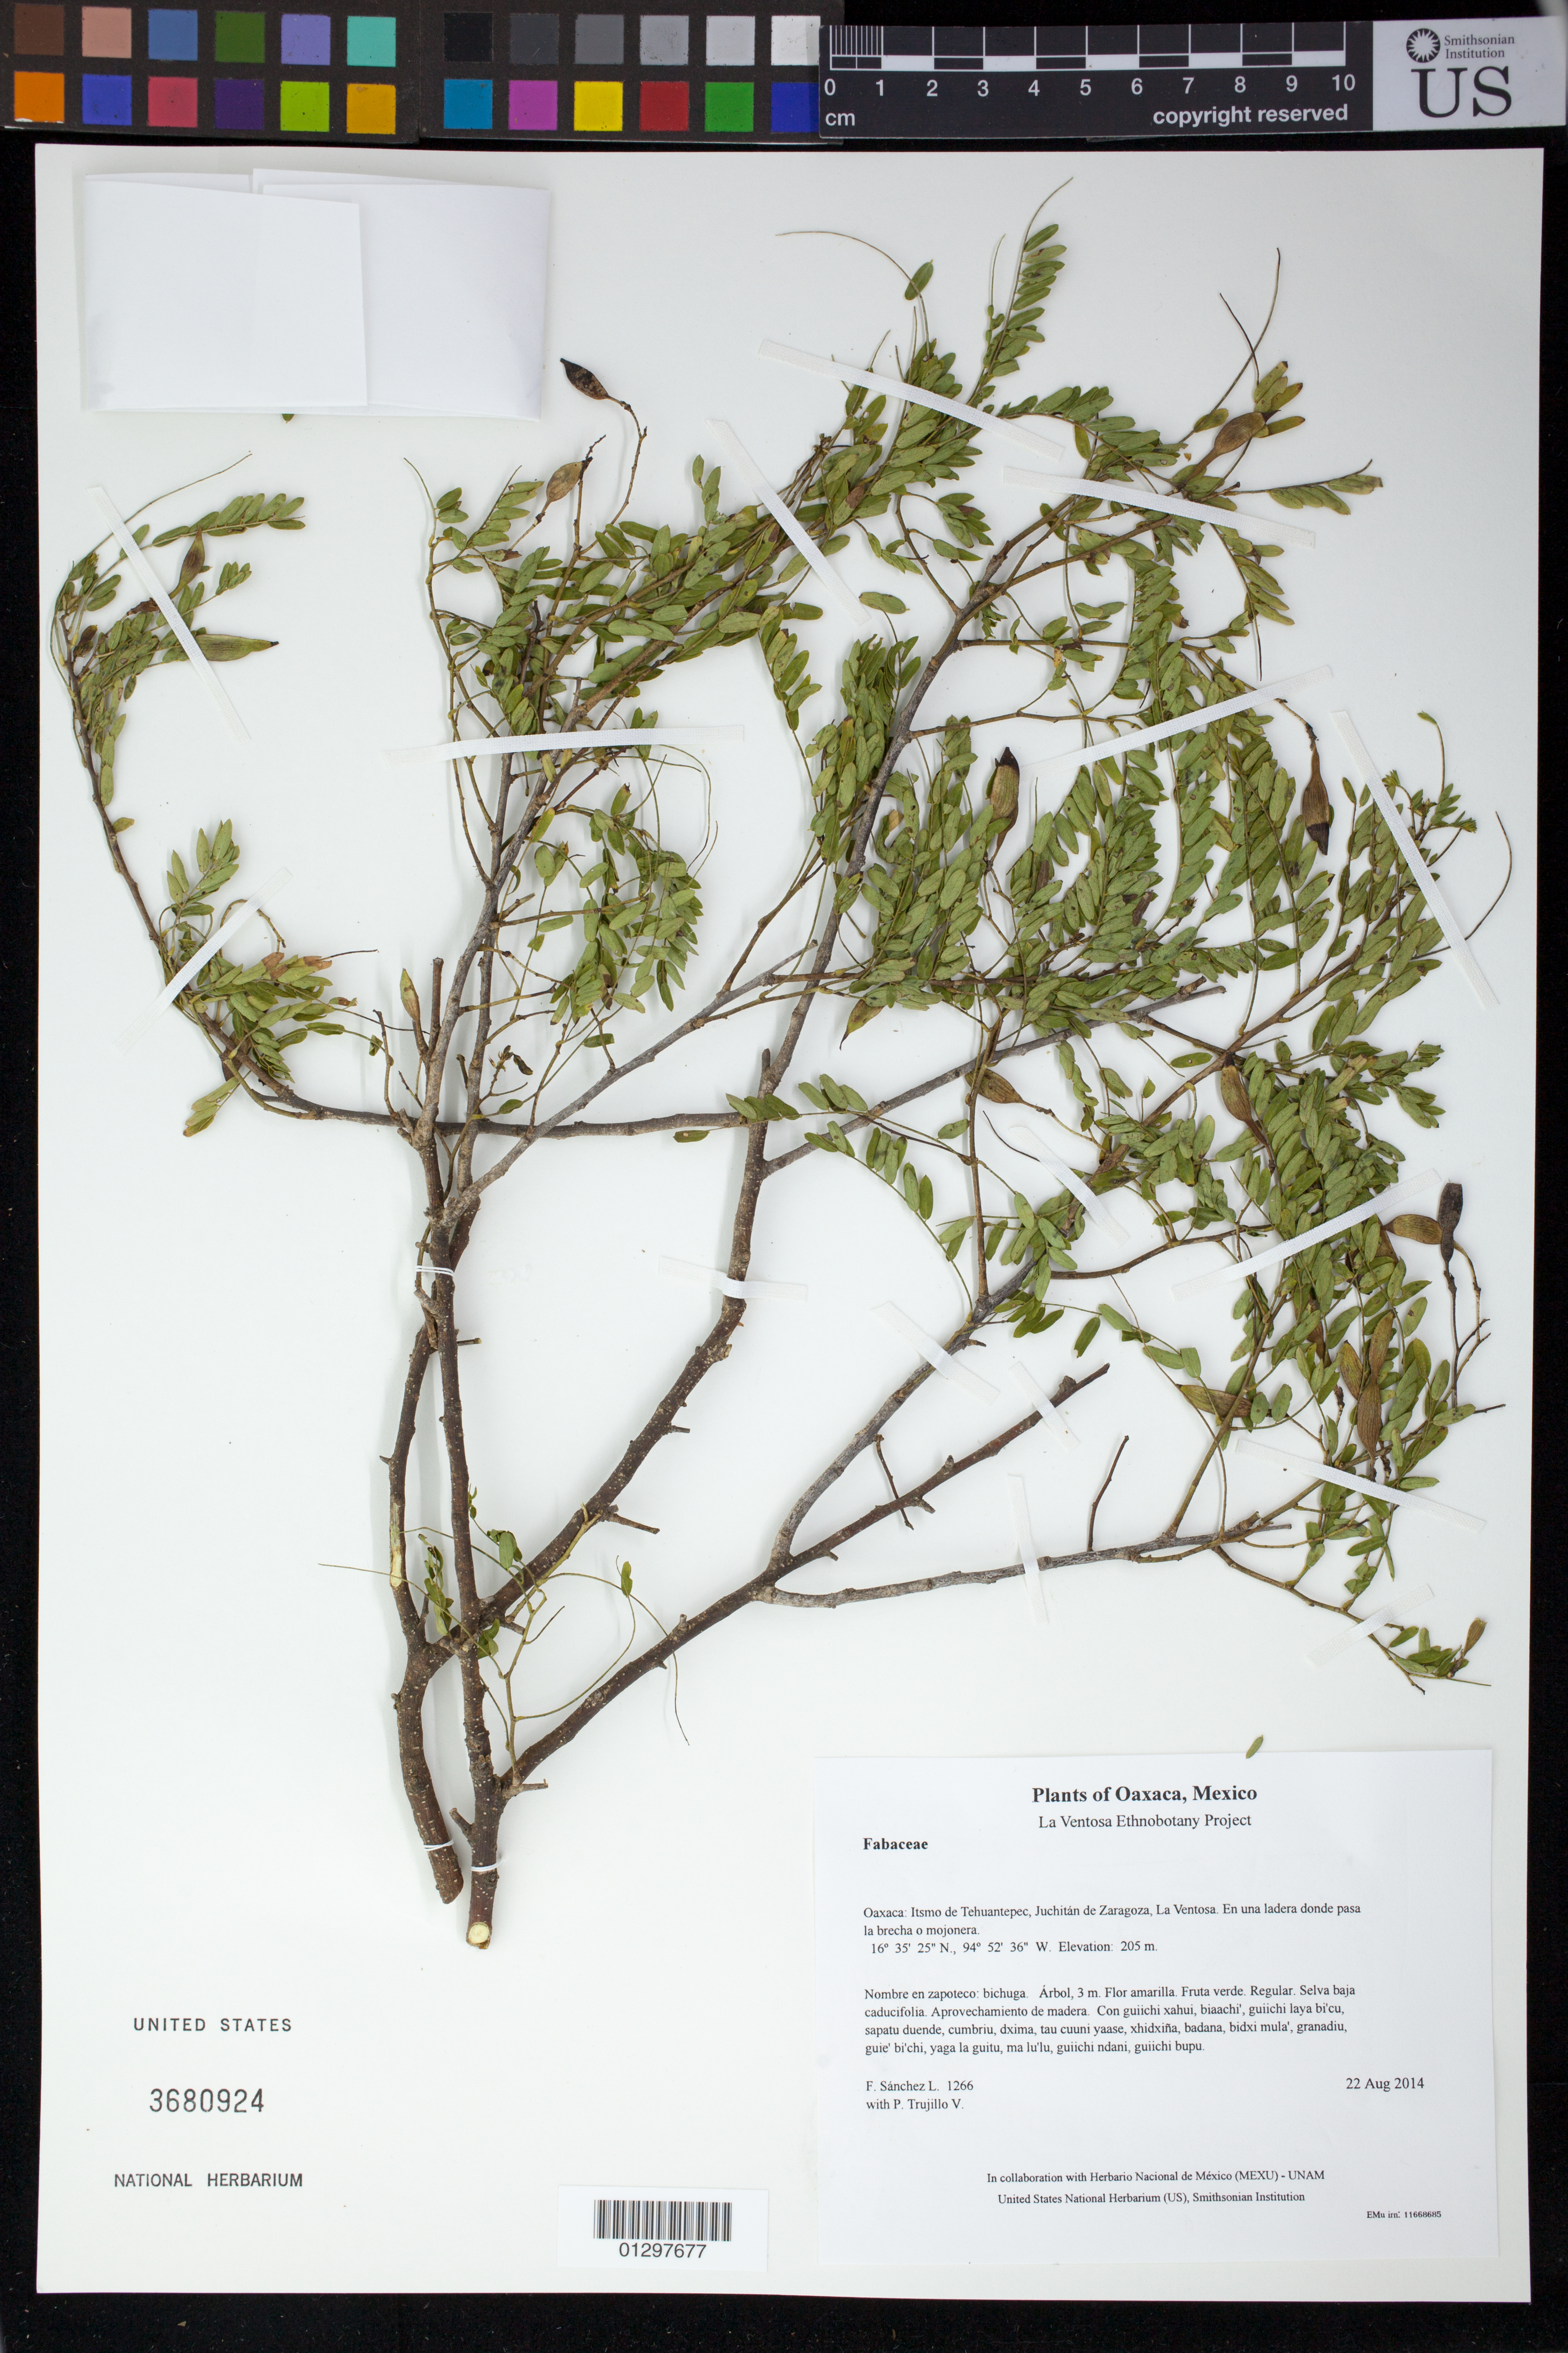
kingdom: Plantae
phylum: Tracheophyta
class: Magnoliopsida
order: Fabales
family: Fabaceae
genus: Diphysa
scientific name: Diphysa ormocarpoides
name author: (Rudd) M. Sousa & R. Antonio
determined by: Velasco G., Kenia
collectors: F. Sánchez L. & P. Trujillo V.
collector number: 1266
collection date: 2014-08-22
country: Mexico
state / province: Oaxaca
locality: Itsmo de Tehuantepec, Juchitán de Zaragoza, La Ventosa. En una ladera donde pasa la brecha o mojonera.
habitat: Selva baja caducifolia. Aprovechamiento de madera.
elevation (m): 205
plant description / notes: JEBOT, MEXU, SERO, SIPI, US; Yaga. 3 m. Guie' naguchi. Cuaananaxhi naga'. Nuu.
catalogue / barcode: US 3680924